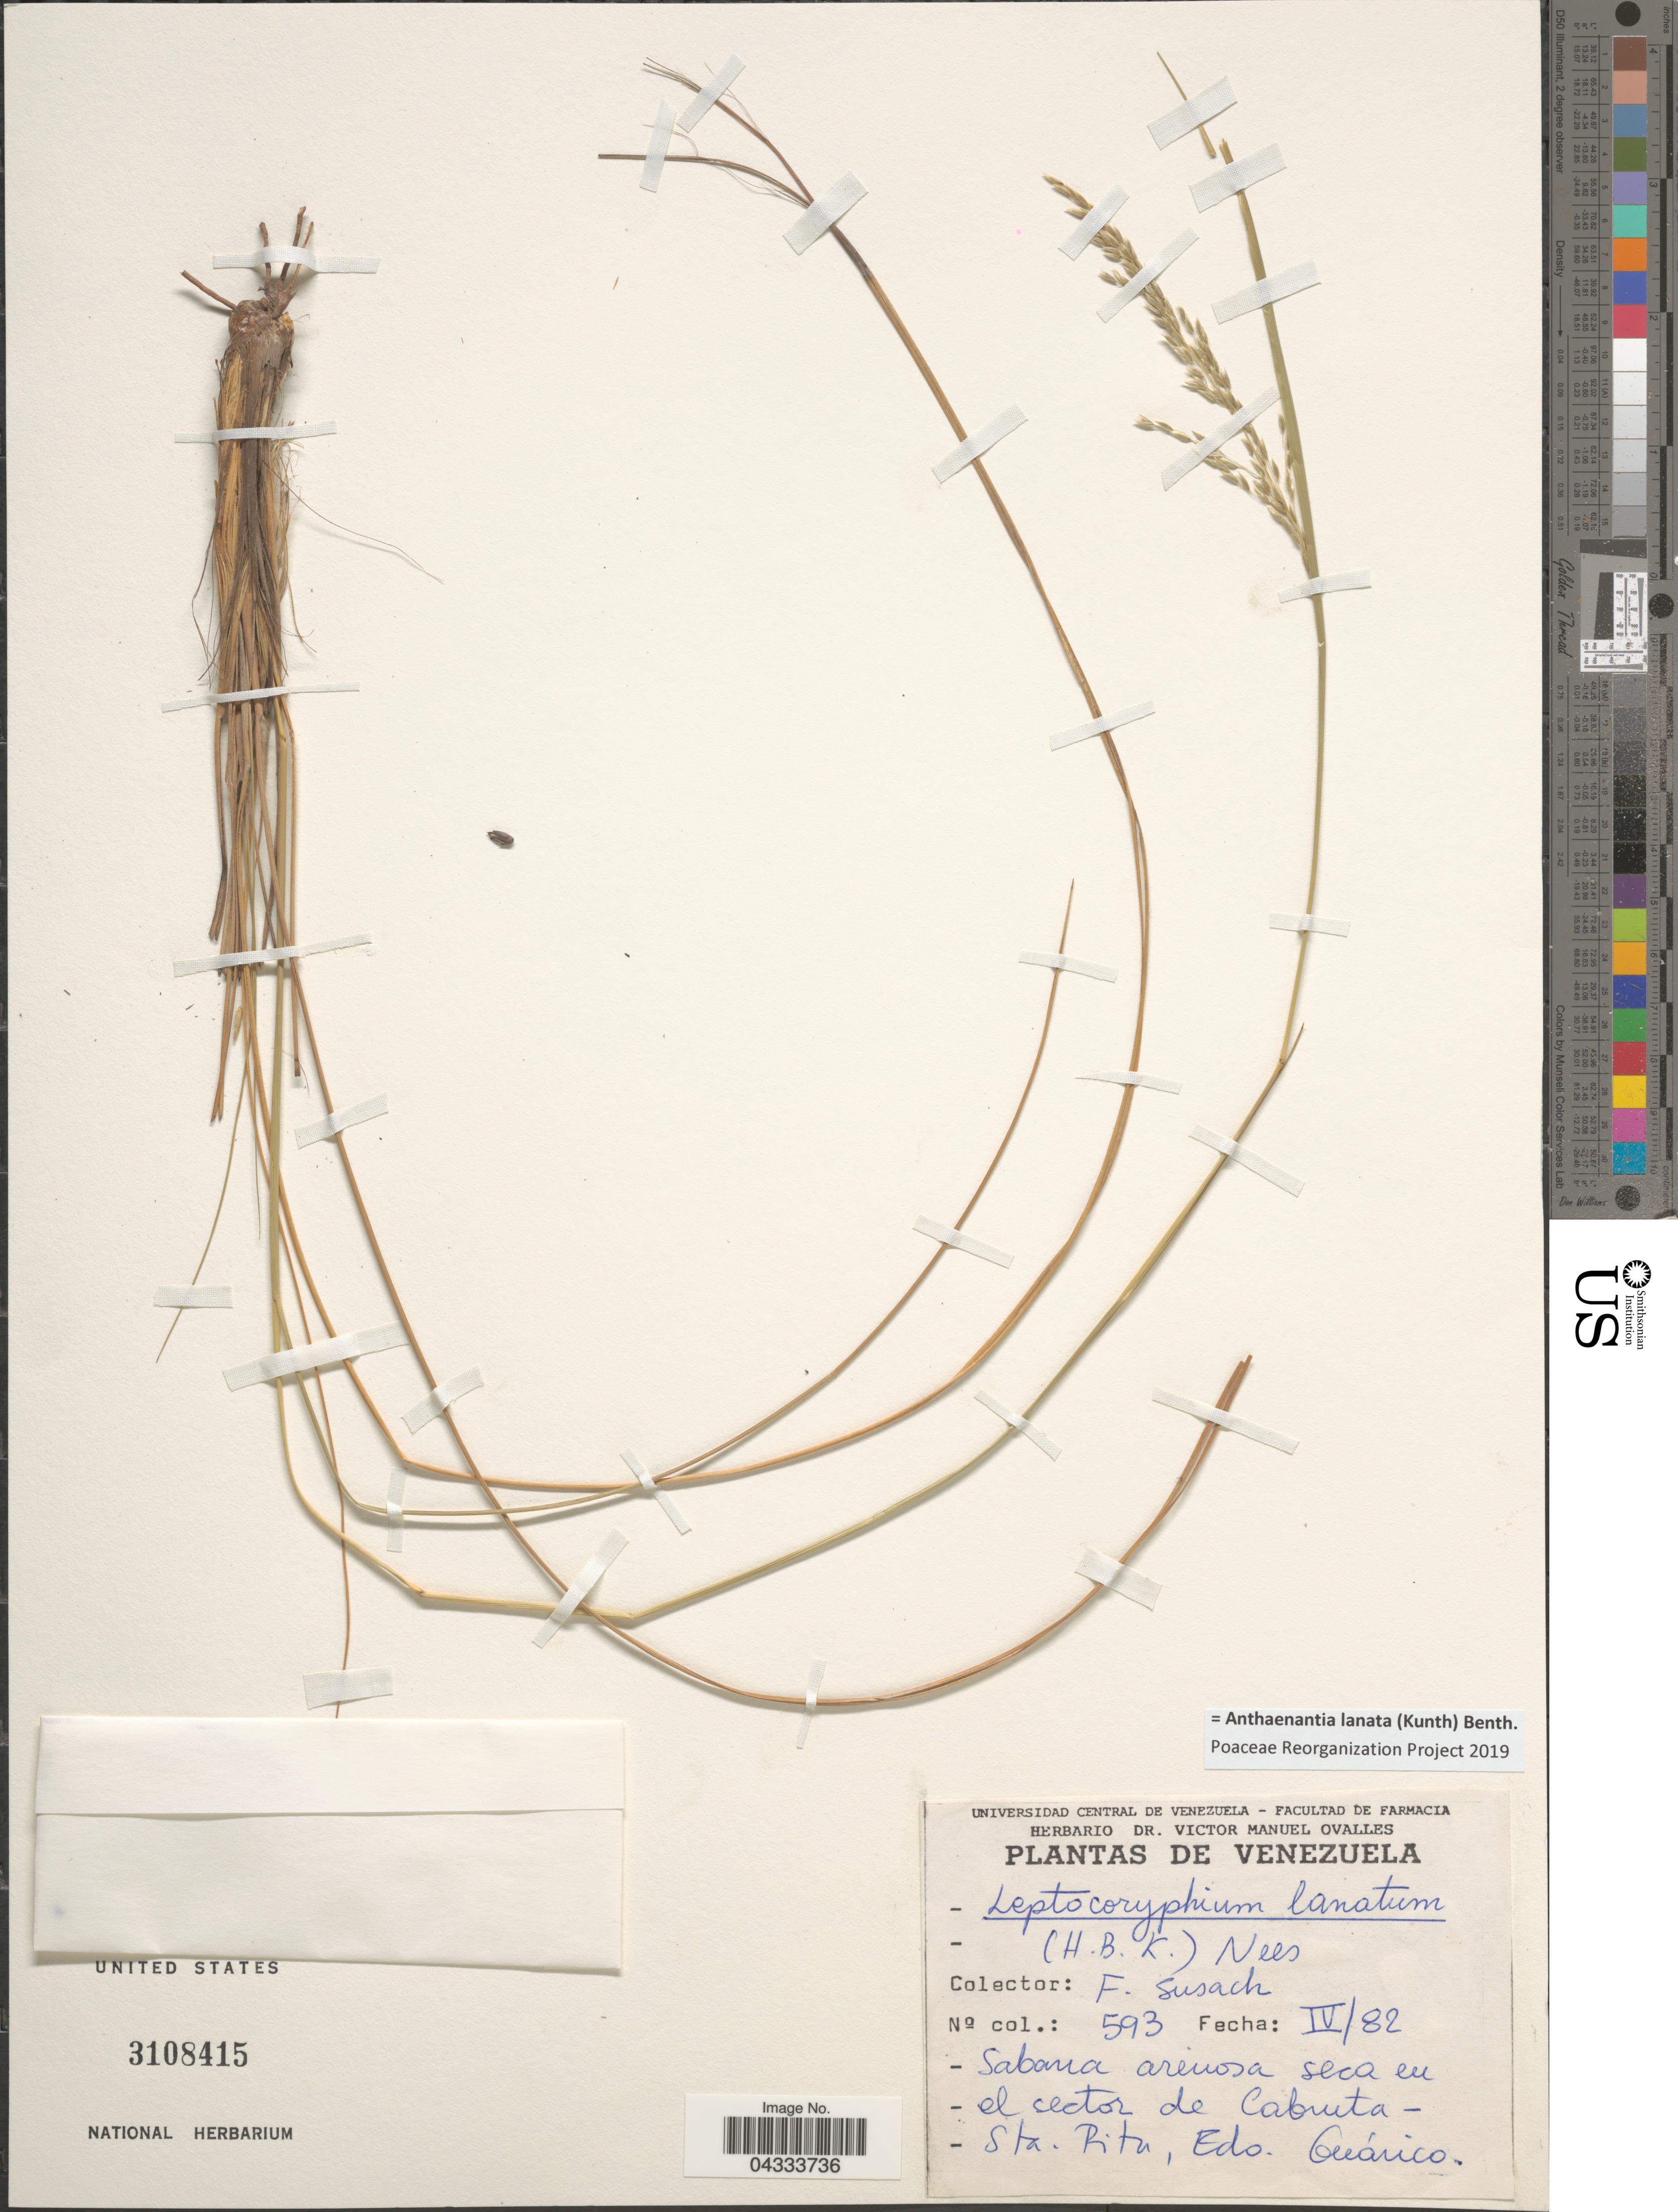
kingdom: Plantae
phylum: Tracheophyta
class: Liliopsida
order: Poales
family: Poaceae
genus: Anthaenantia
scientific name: Anthaenantia lanata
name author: (Kunth) Benth.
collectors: F. Susach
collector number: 593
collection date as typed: Transcribed d/m/y: /6/82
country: Venezuela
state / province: Guarico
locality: Sabana arenosa seca en el sector de Cabuita - Sta. Rita.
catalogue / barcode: US 3108415